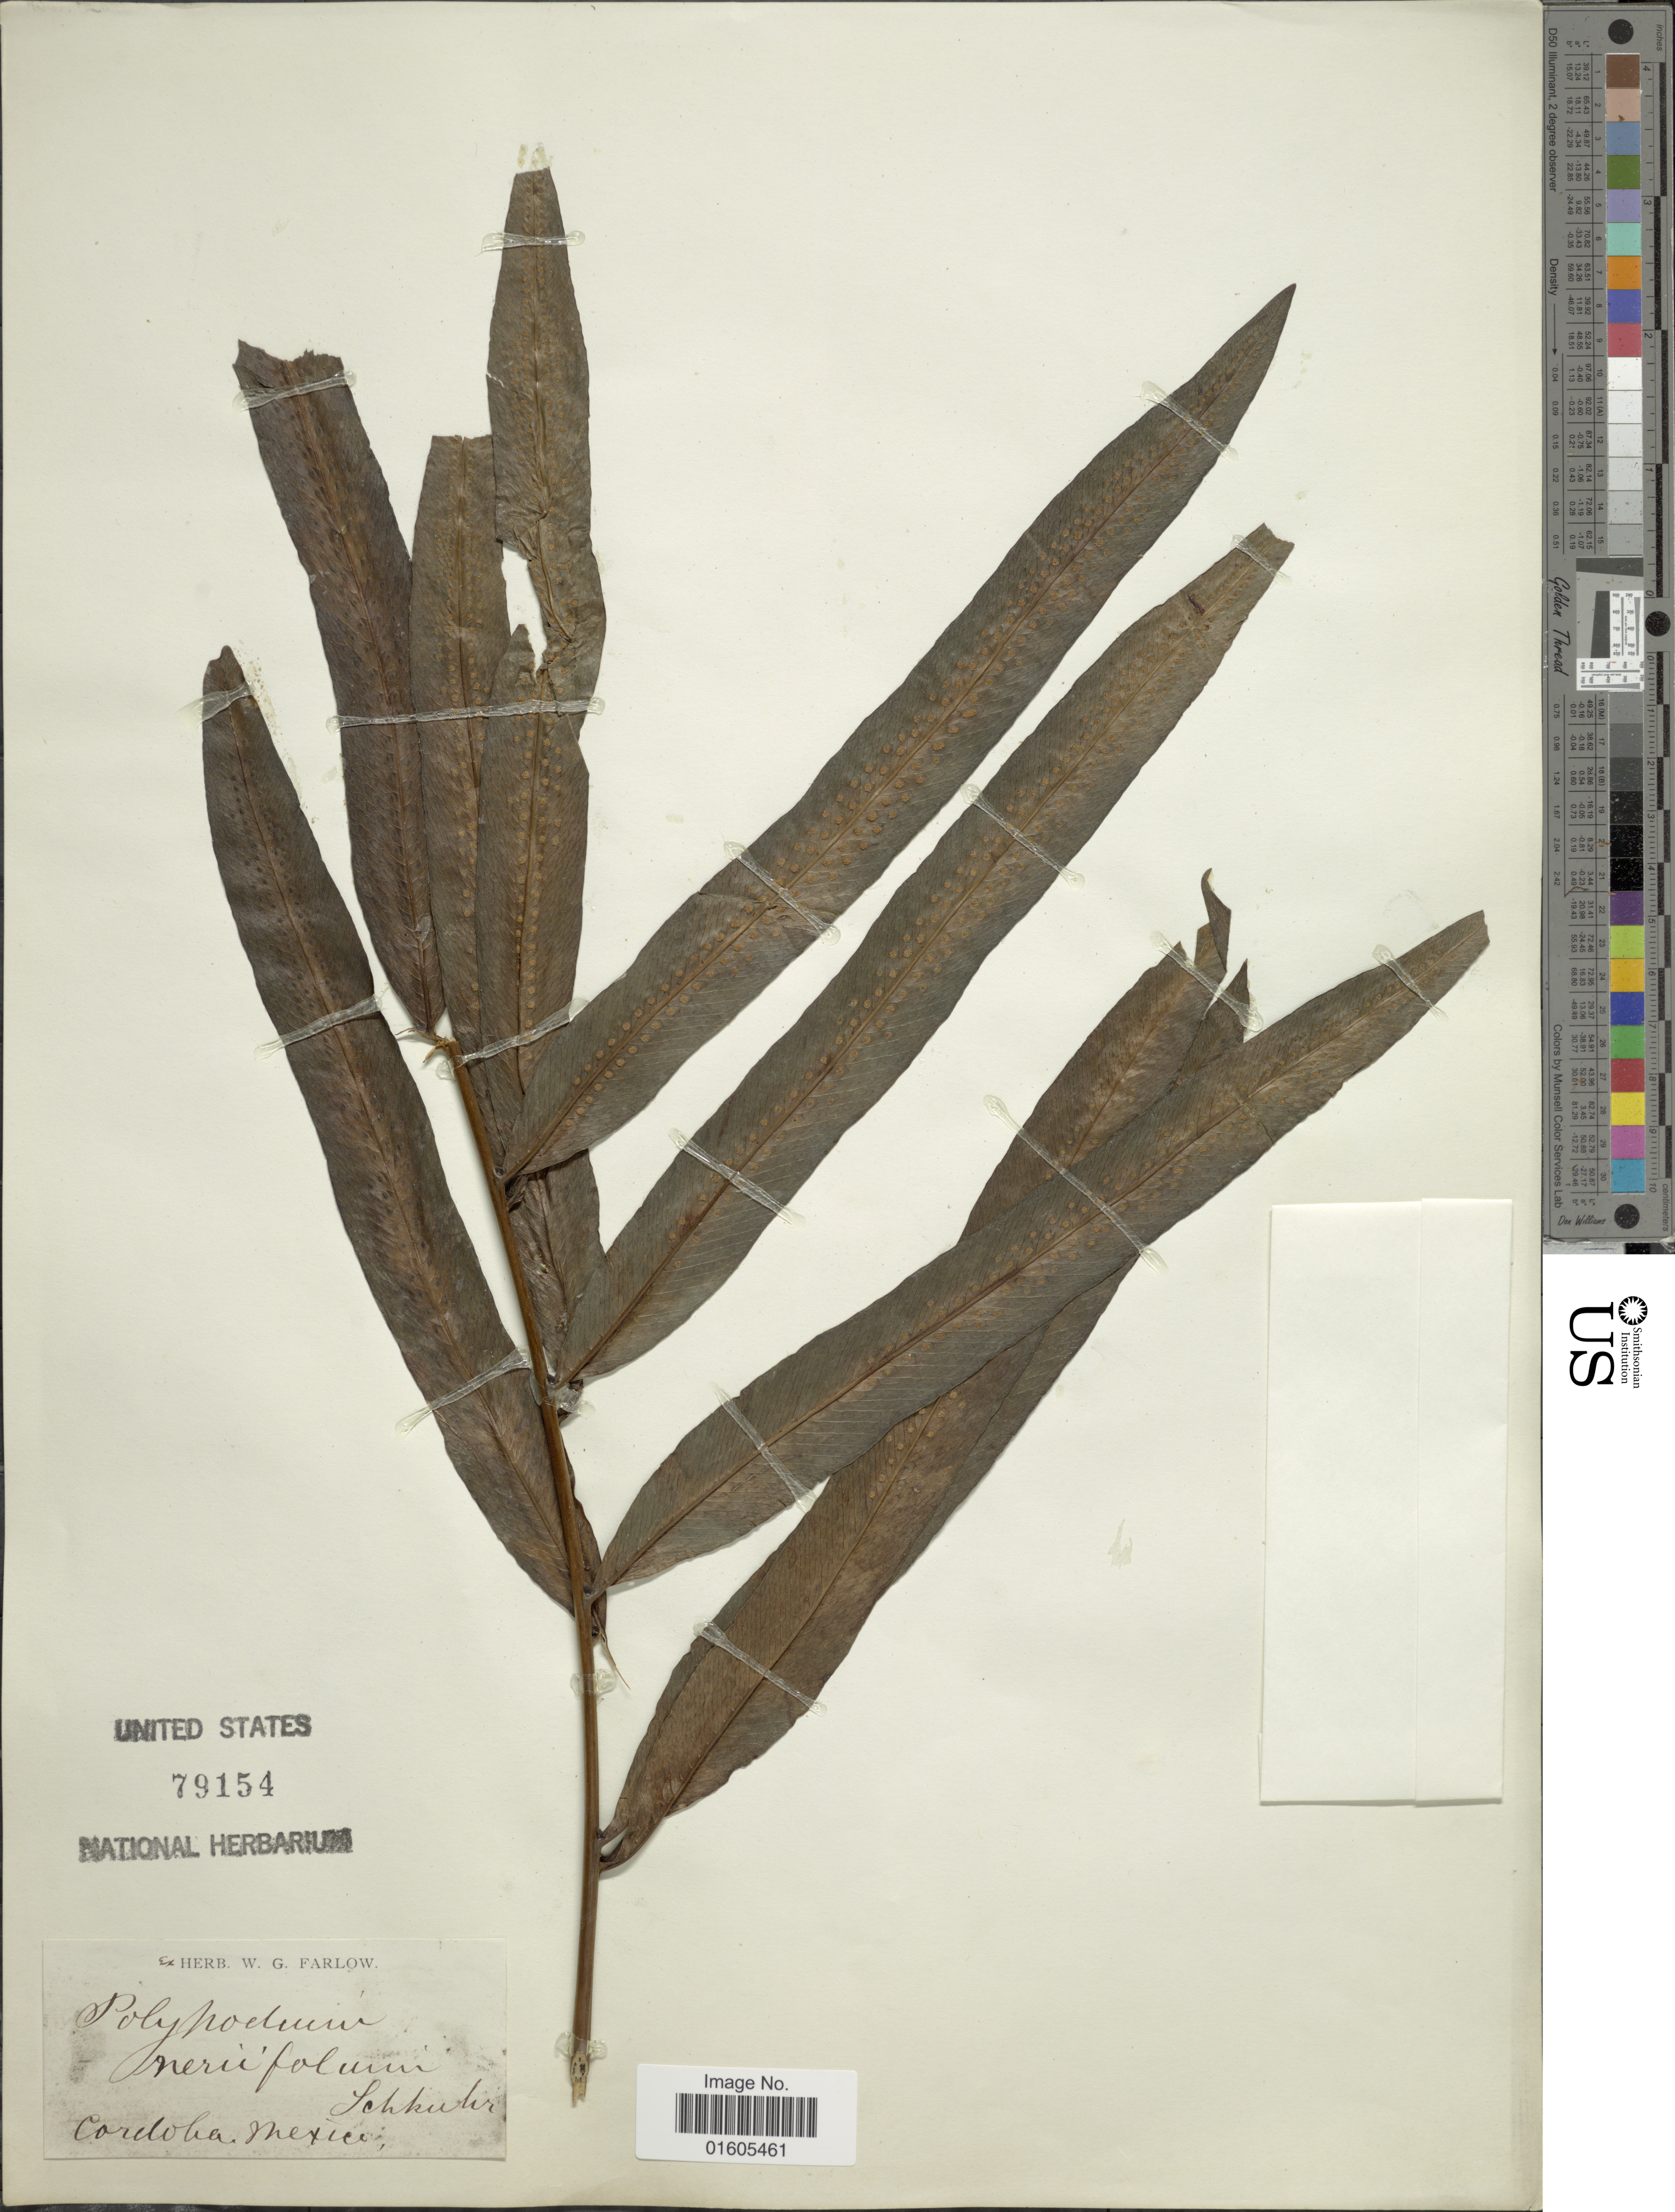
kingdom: Plantae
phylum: Tracheophyta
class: Polypodiopsida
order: Polypodiales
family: Polypodiaceae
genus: Serpocaulon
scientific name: Serpocaulon triseriale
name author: (Sw.) A.R. Sm.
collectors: ex herb. W. G. Farlow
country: Mexico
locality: Cordoba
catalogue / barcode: US 79154